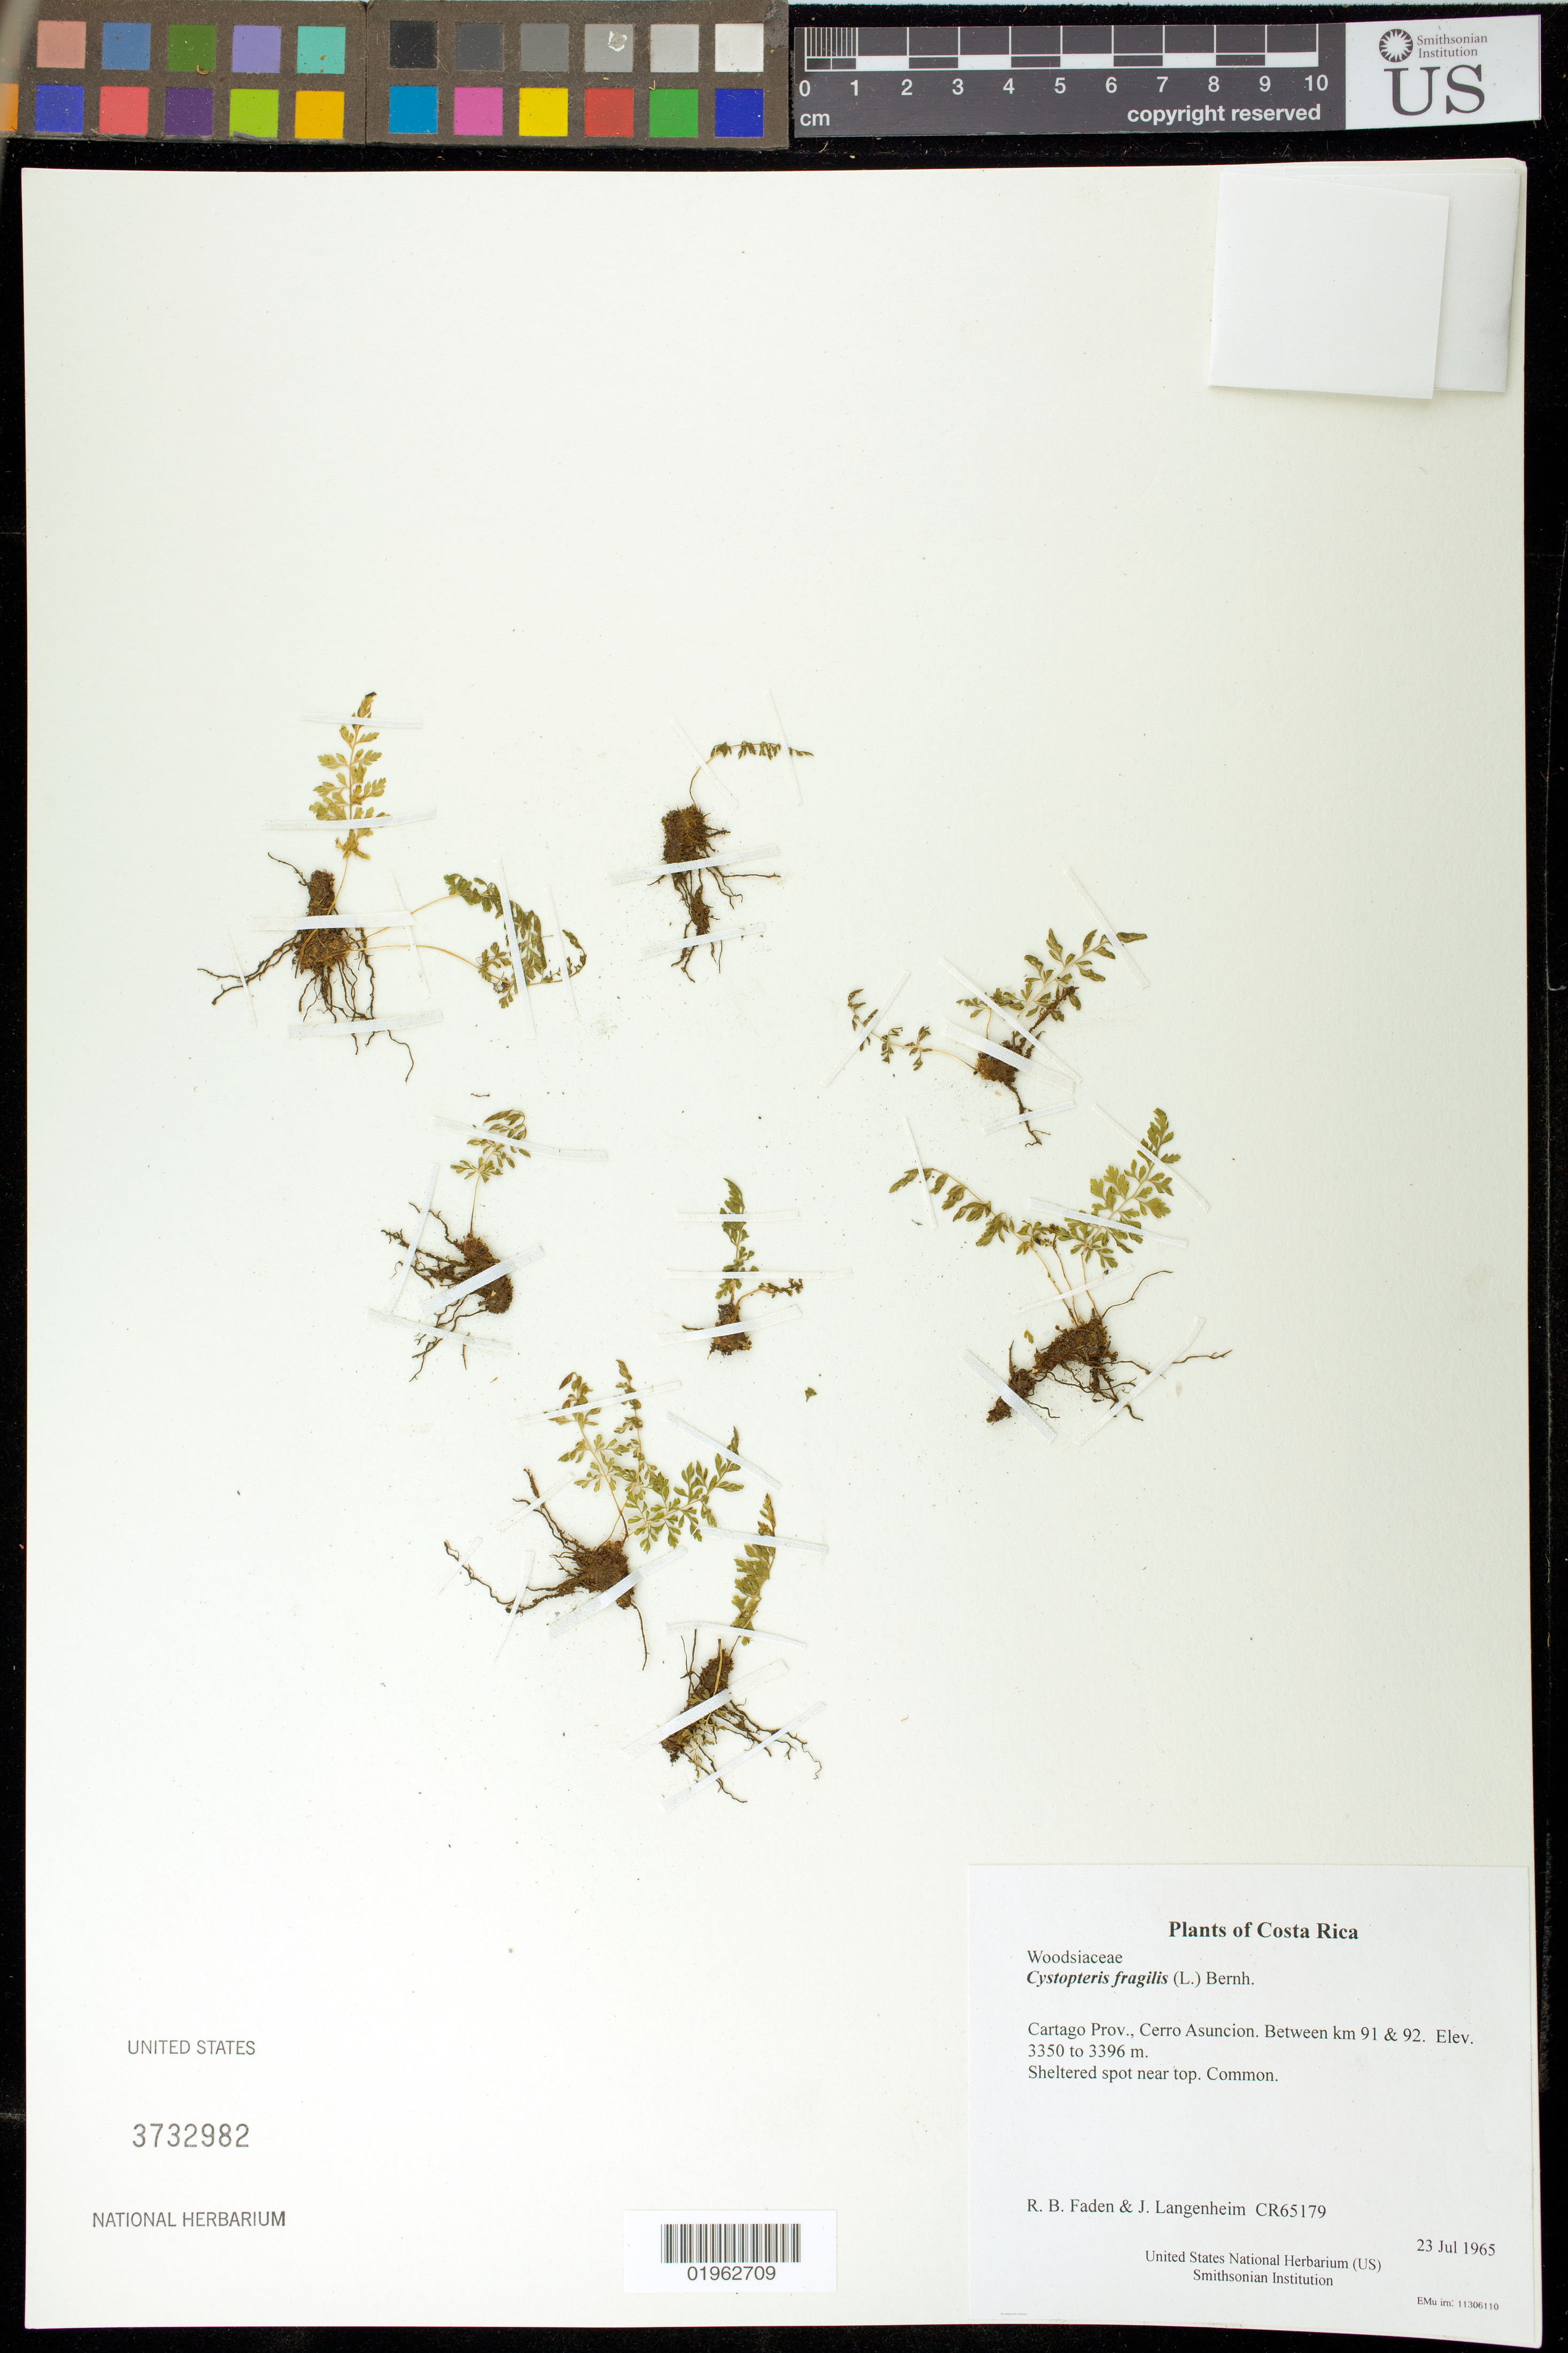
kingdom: Plantae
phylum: Tracheophyta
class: Polypodiopsida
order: Polypodiales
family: Cystopteridaceae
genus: Cystopteris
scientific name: Cystopteris fragilis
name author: (L.) Bernh.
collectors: R. B. Faden & J. Langenheim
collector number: CR65179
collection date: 1965-07-23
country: Costa Rica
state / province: Cartago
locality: Cerro Asuncion. Between km 91 & 92.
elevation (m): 3350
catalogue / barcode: US 3732982